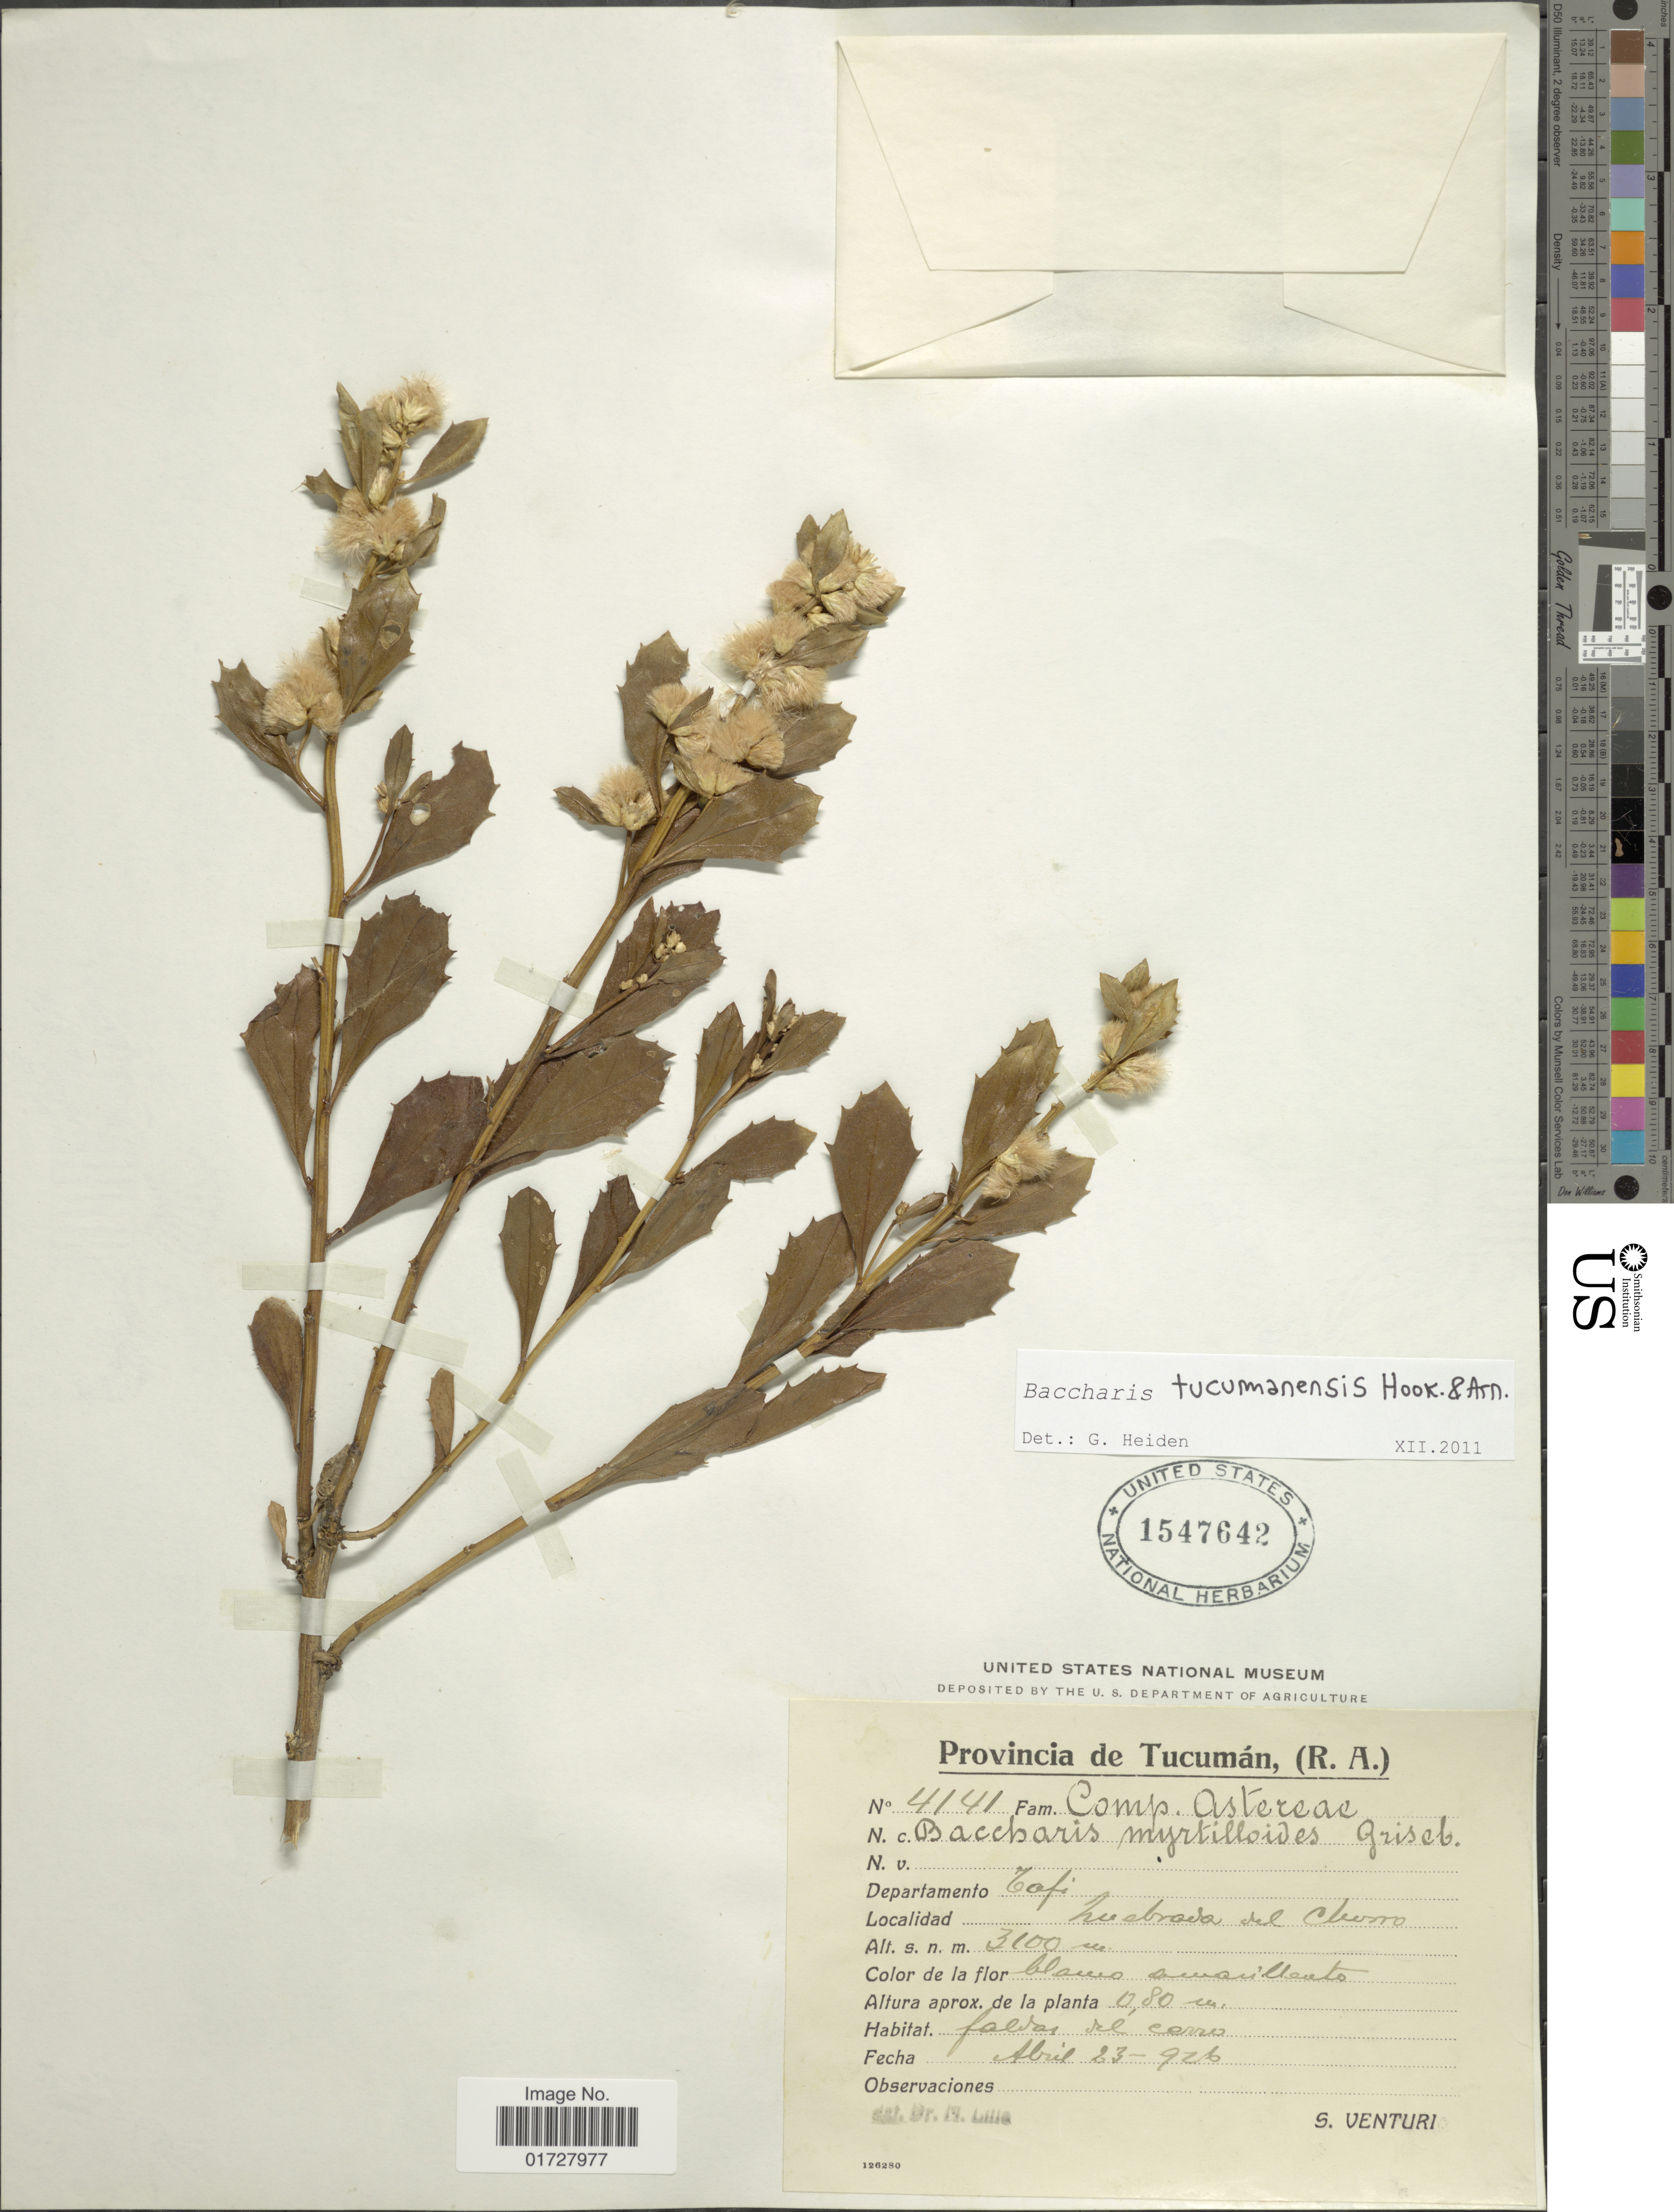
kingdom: Plantae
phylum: Tracheophyta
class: Magnoliopsida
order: Asterales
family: Asteraceae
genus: Baccharis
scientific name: Baccharis tucumanensis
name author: Hook. & Arn.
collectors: S. Venturi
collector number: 4141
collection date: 1926-04-23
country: Argentina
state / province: Tucuman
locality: Departamento Tafi, Quebrada del Chorro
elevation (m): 3100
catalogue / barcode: US 1547642